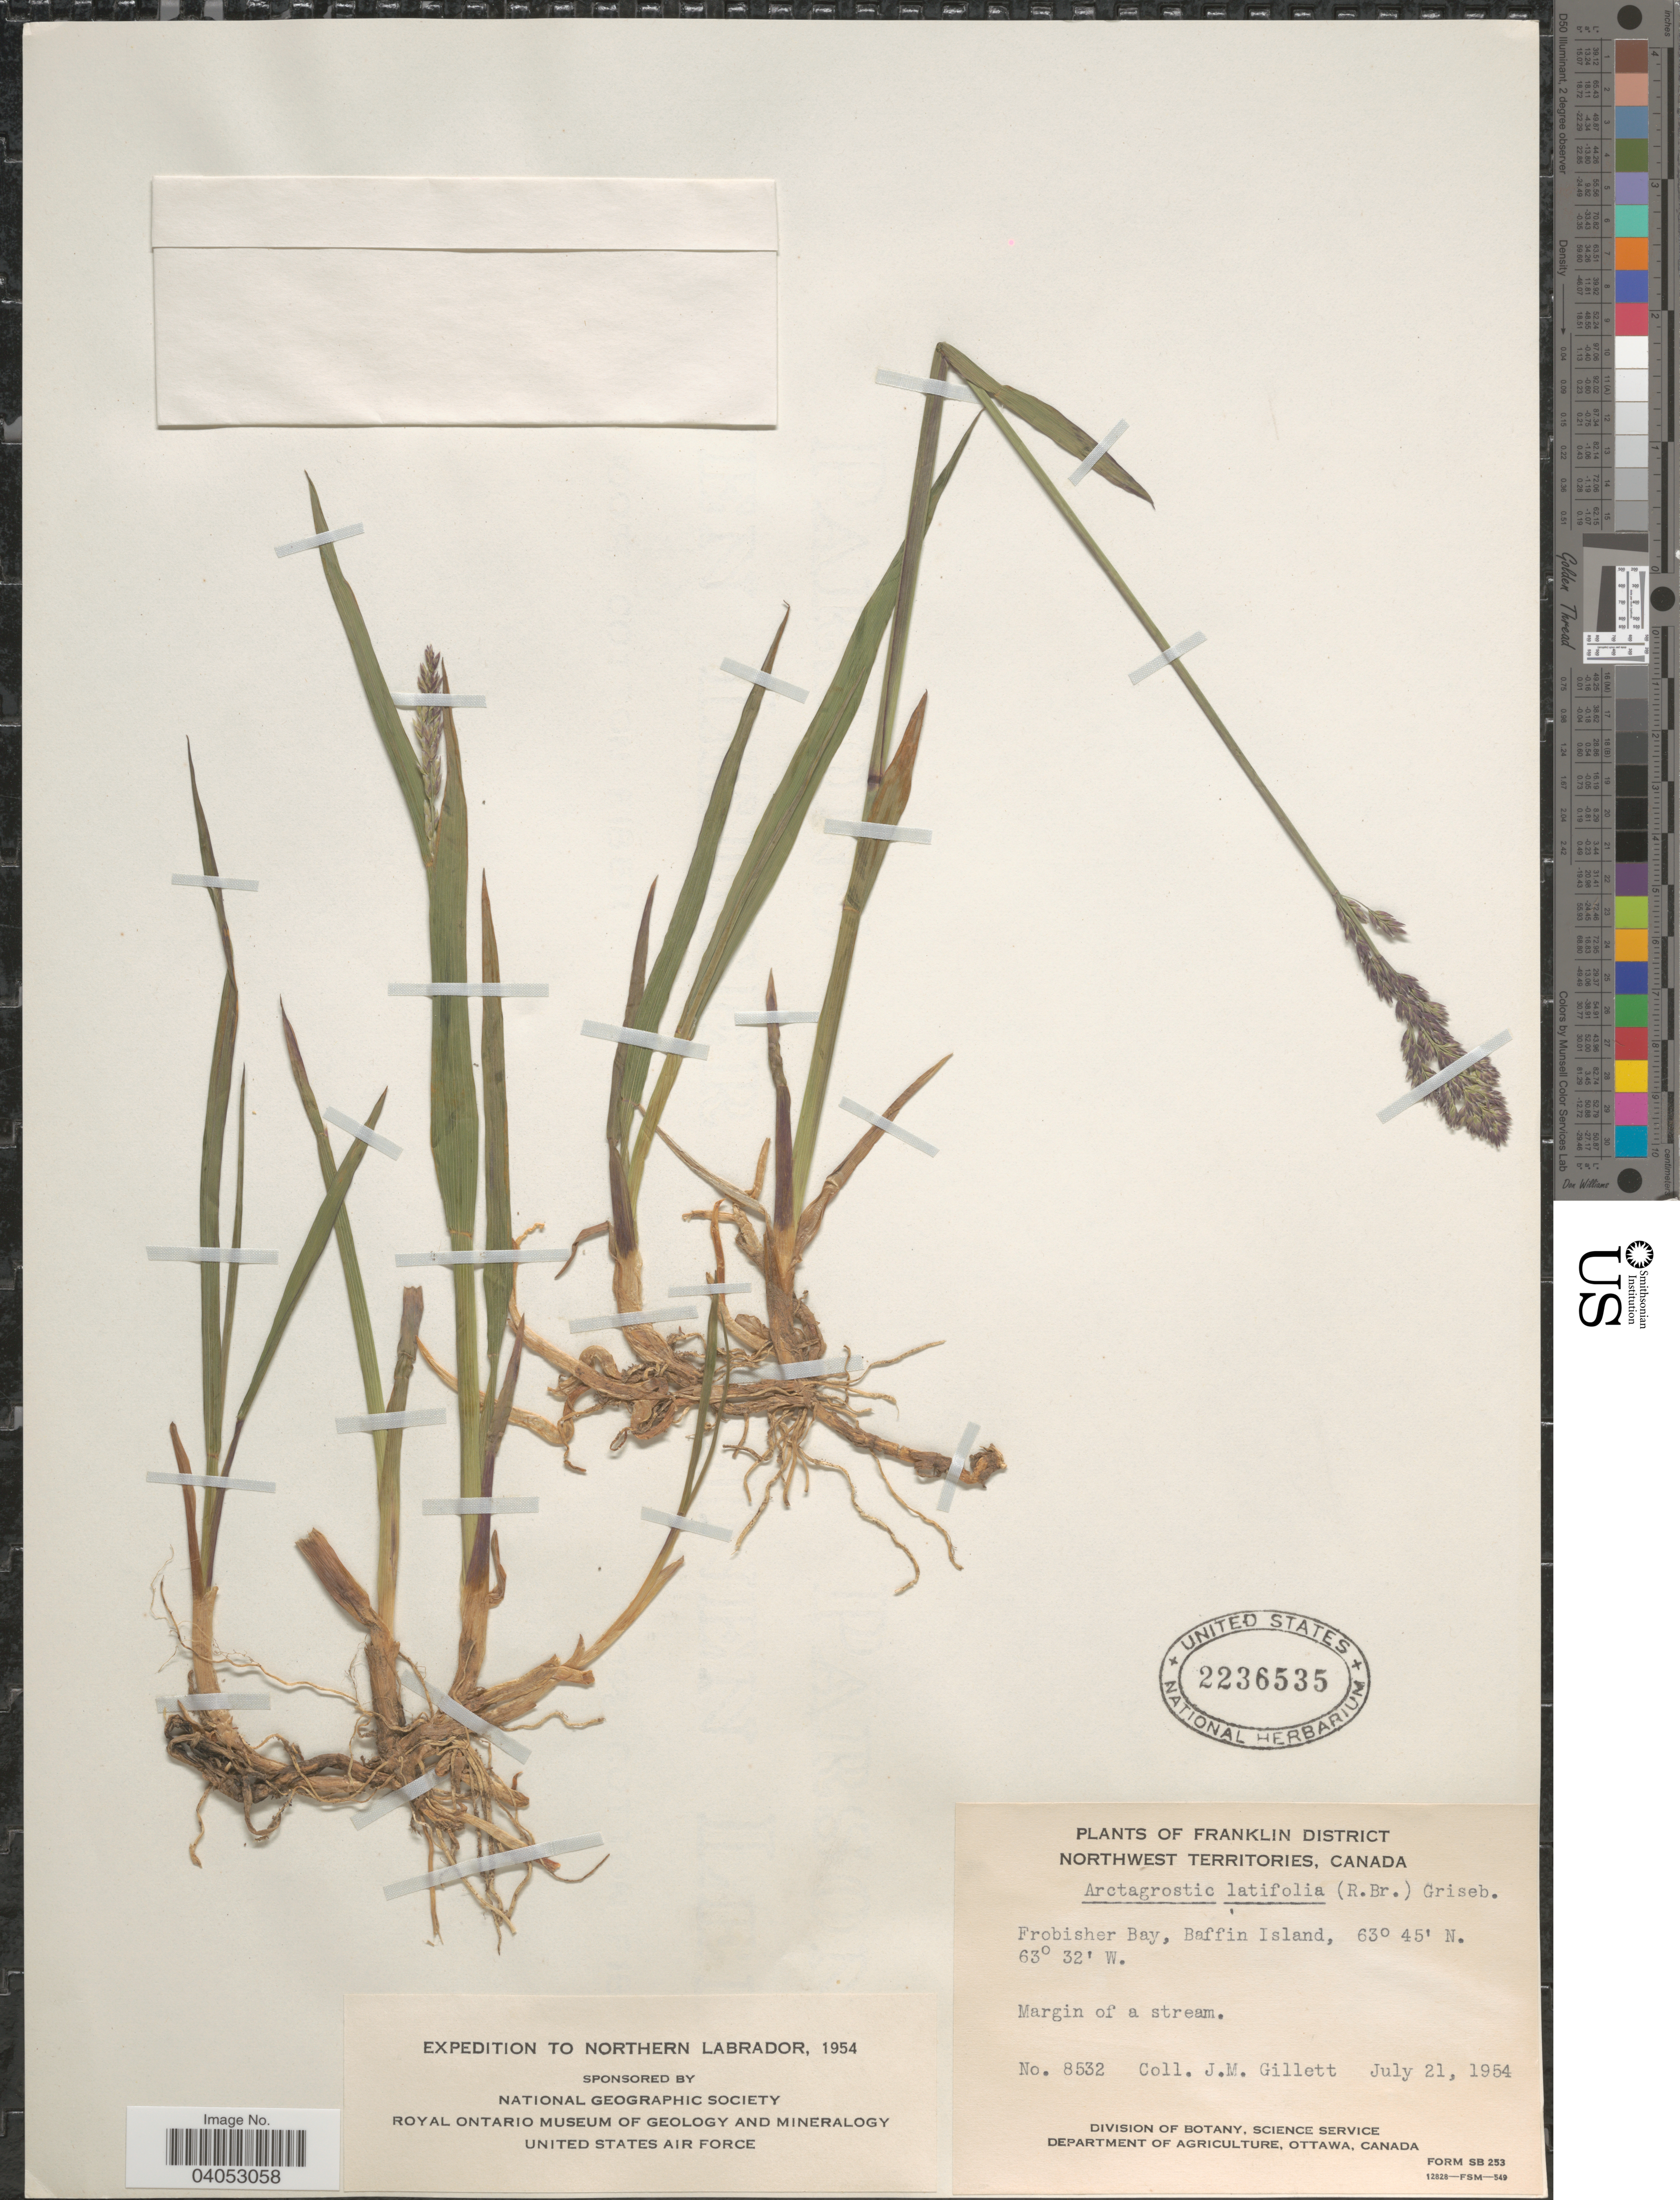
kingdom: Plantae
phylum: Tracheophyta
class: Liliopsida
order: Poales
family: Poaceae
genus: Arctagrostis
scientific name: Arctagrostis latifolia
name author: (R. Br.) Griseb.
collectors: J. M. Gillett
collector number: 8532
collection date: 1954-07-21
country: Canada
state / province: Northwest Territories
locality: Franklin District. Frobisher Bay, Baffin Island.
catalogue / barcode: US 2236535